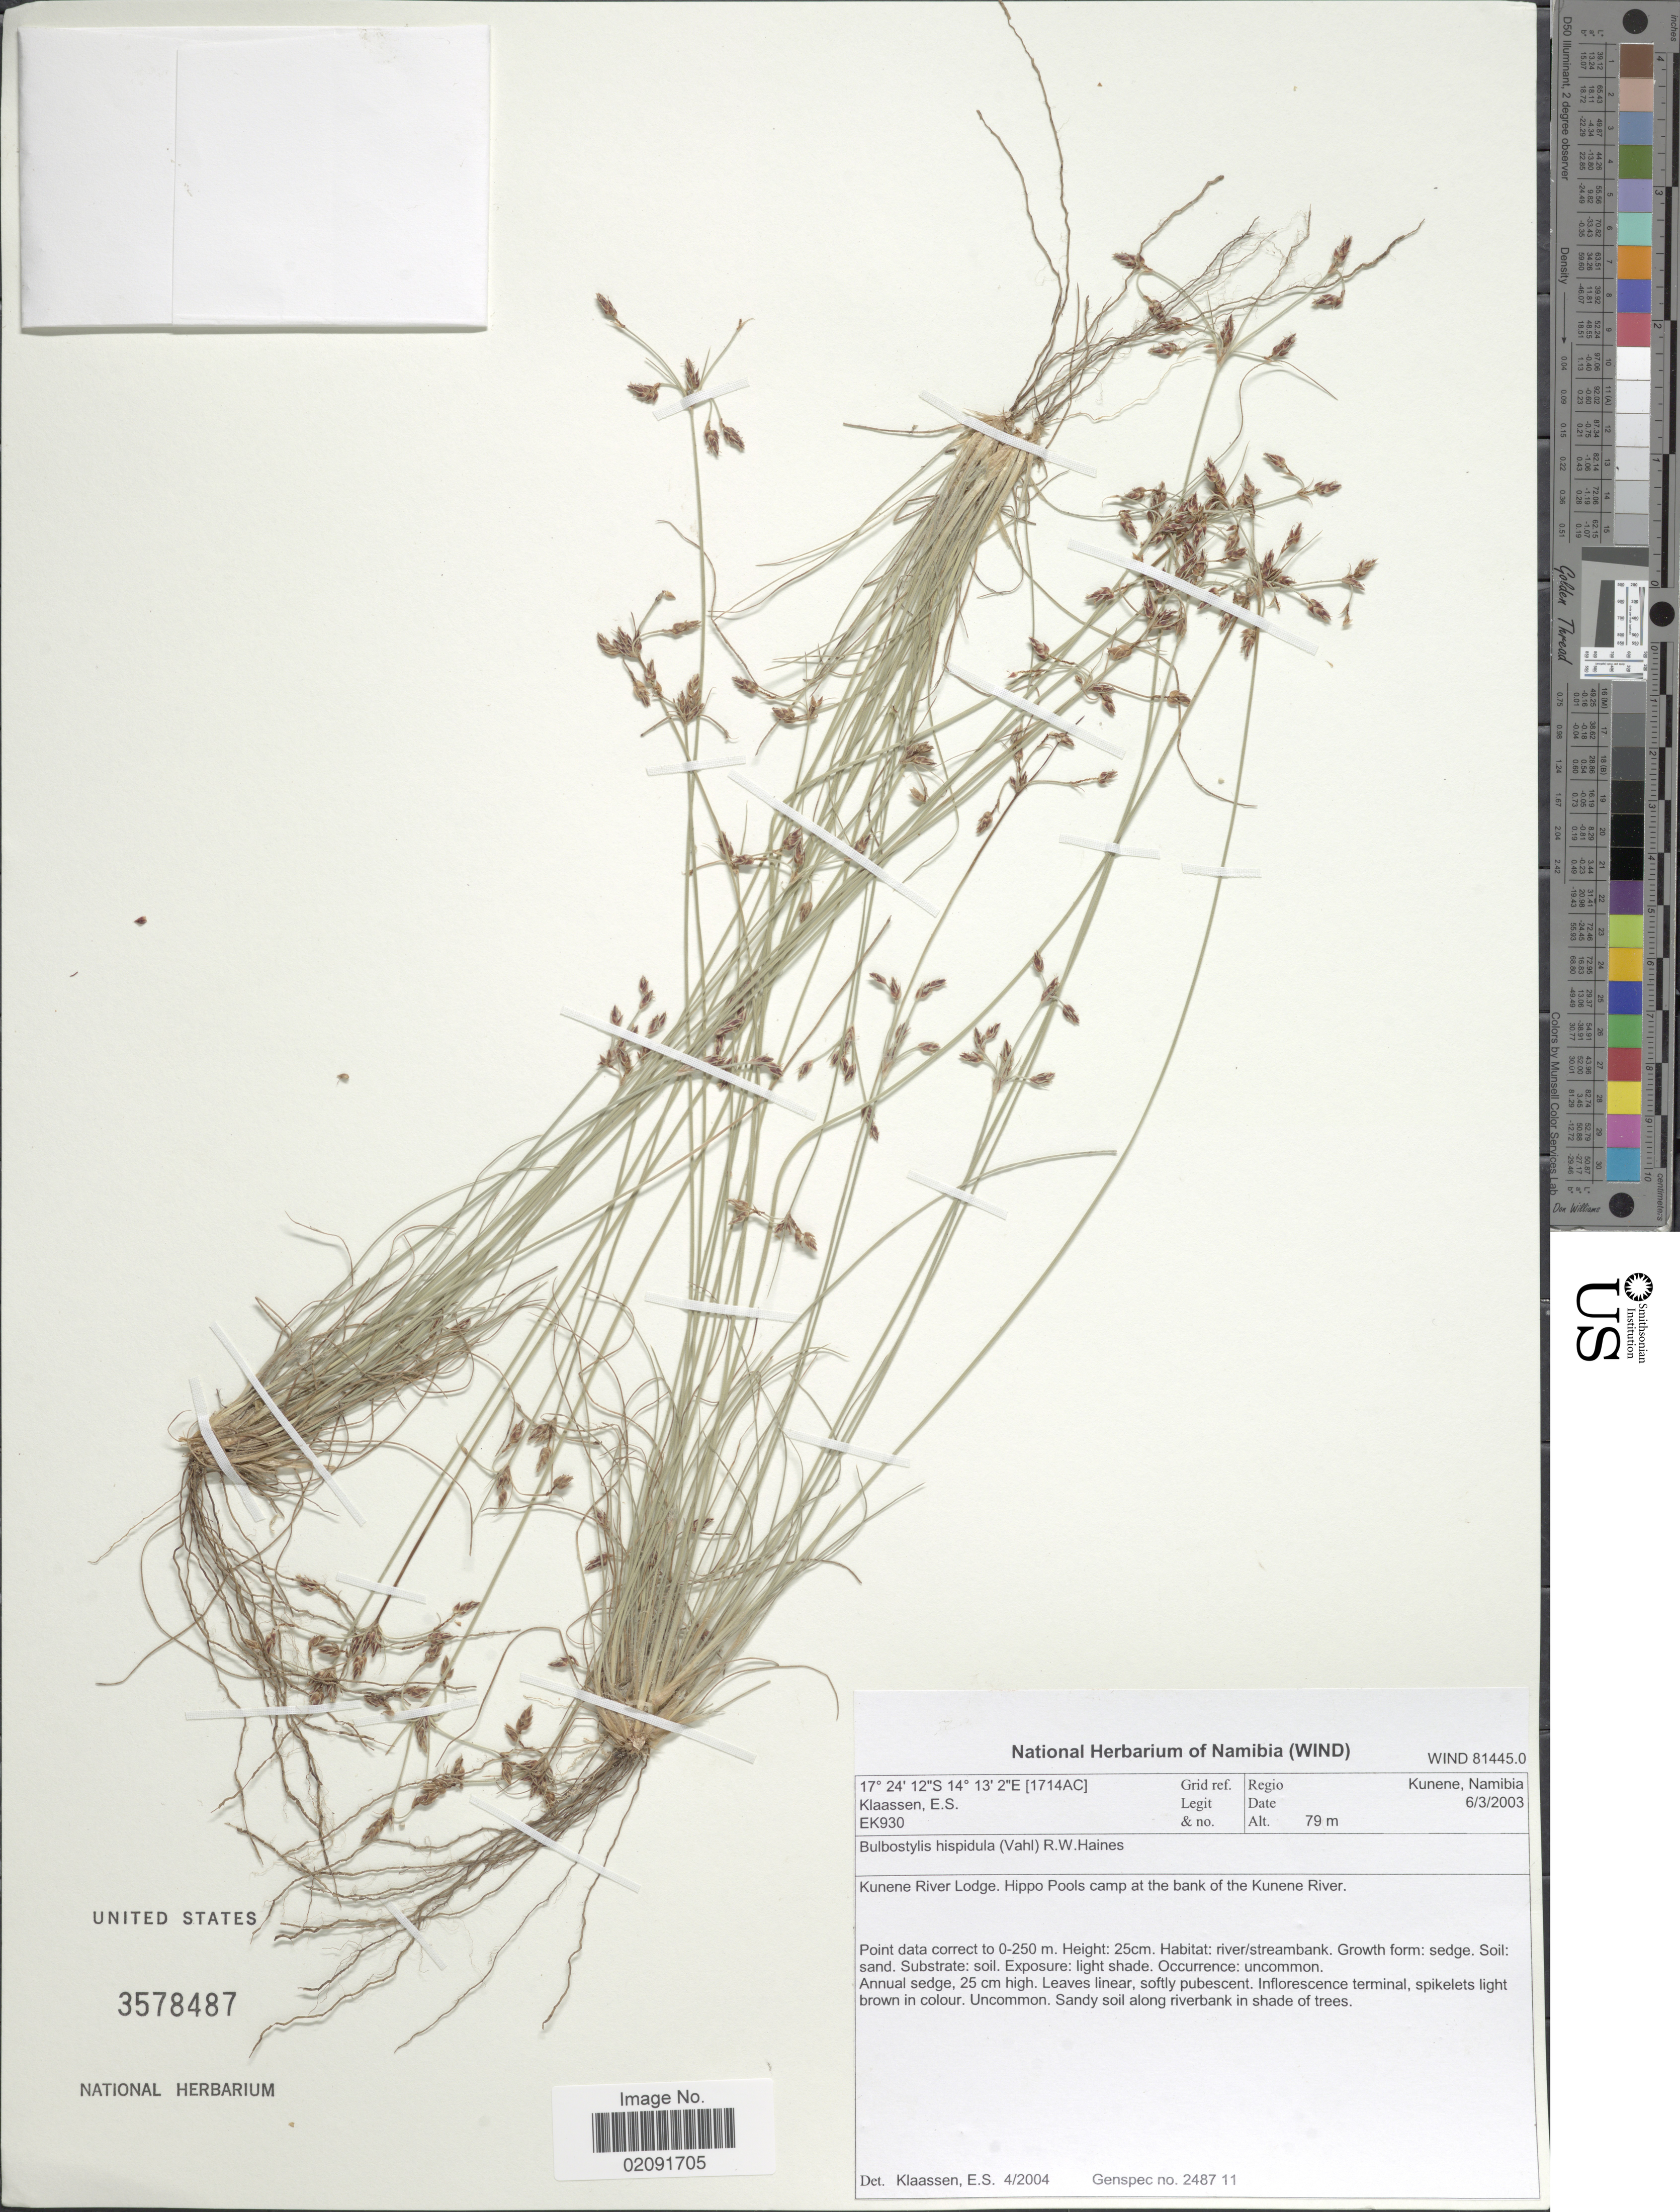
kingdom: Plantae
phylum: Tracheophyta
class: Liliopsida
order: Poales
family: Cyperaceae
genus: Bulbostylis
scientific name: Bulbostylis hispidula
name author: (Vahl) R.W. Haines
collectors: E. S. Klaassen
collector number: EK930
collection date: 2003-03-06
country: Namibia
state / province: Kunene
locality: Kunene River Lodge, Hippo Pools camp at the bank of the Kunene River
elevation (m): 79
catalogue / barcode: US 3578487